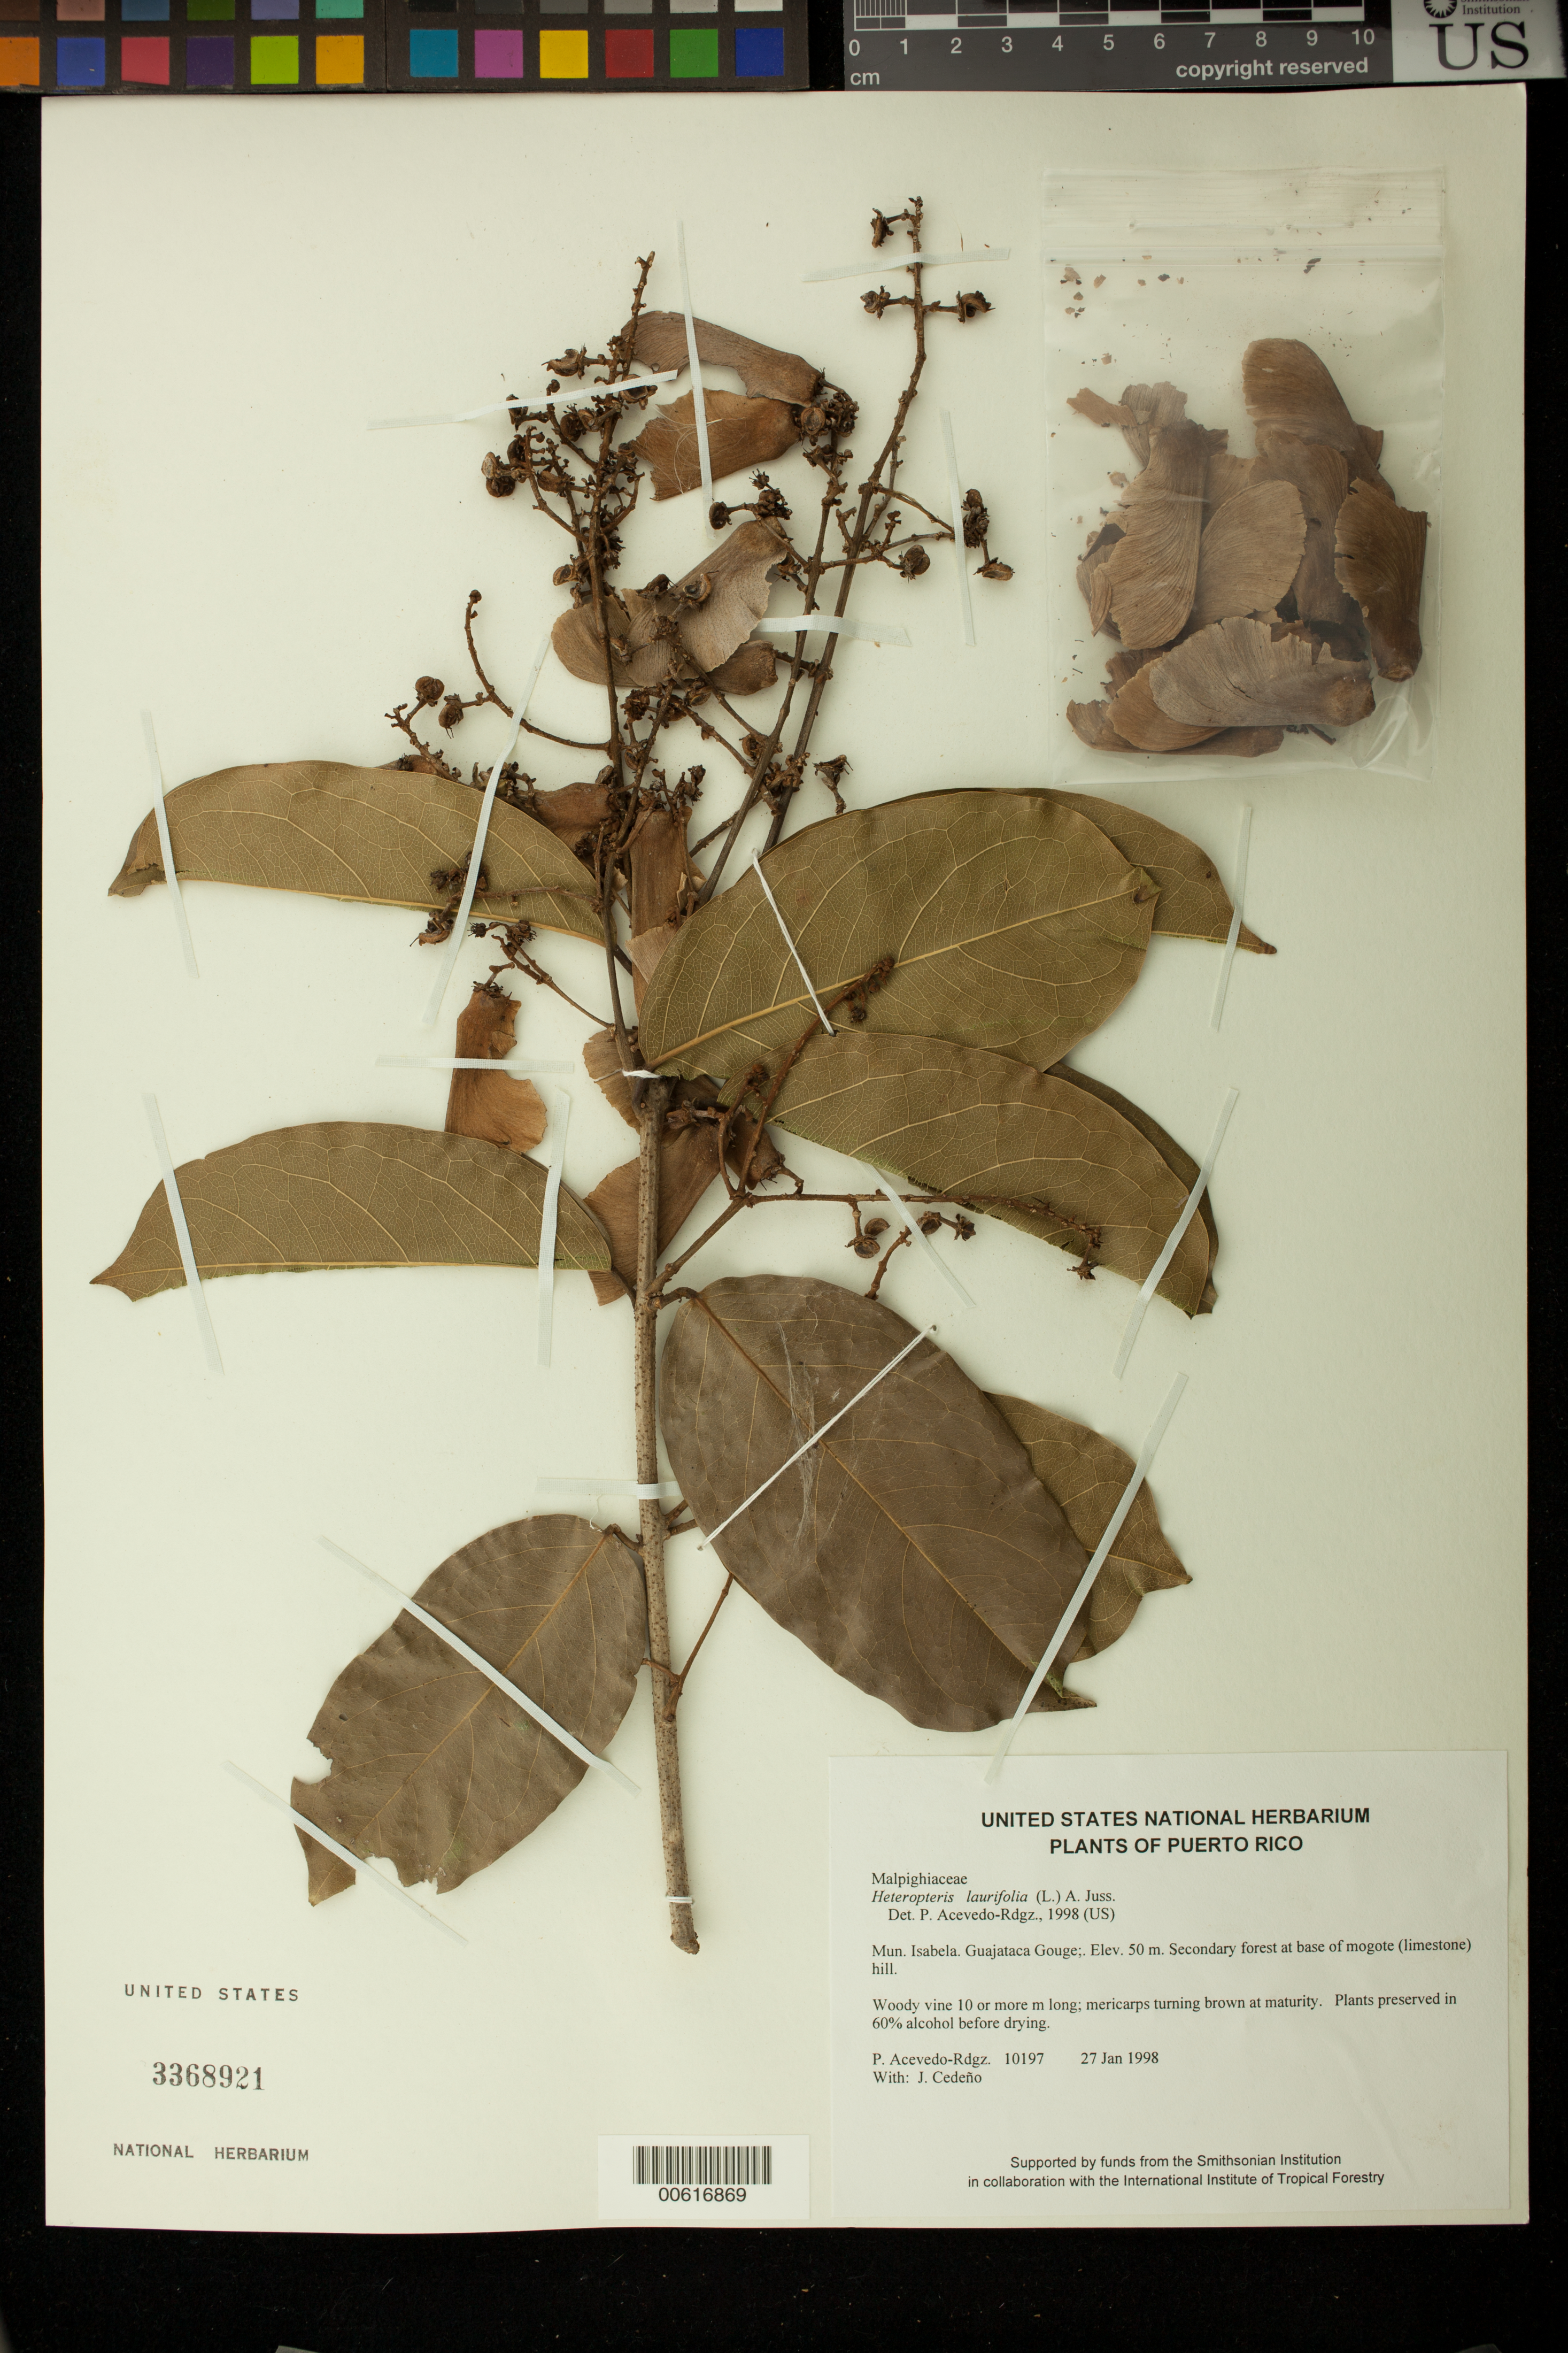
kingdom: Plantae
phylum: Tracheophyta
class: Magnoliopsida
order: Malpighiales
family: Malpighiaceae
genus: Heteropterys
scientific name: Heteropterys laurifolia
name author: (L.) A. Juss.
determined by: Acevedo-Rodríguez, P., (BOT), Smithsonian Institution - National Museum of Natural History (UNITED STATES)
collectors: P. Acevedo-Rodr. & J. A. Cedeño M.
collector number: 10197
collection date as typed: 27 Jan 1998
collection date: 1998-01-27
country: Puerto Rico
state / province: Isabela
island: Puerto Rico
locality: Isabela. Guajataca Gourge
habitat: Secondary forest at base of mogote (limestone) hill.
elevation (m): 50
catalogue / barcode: US 3368921